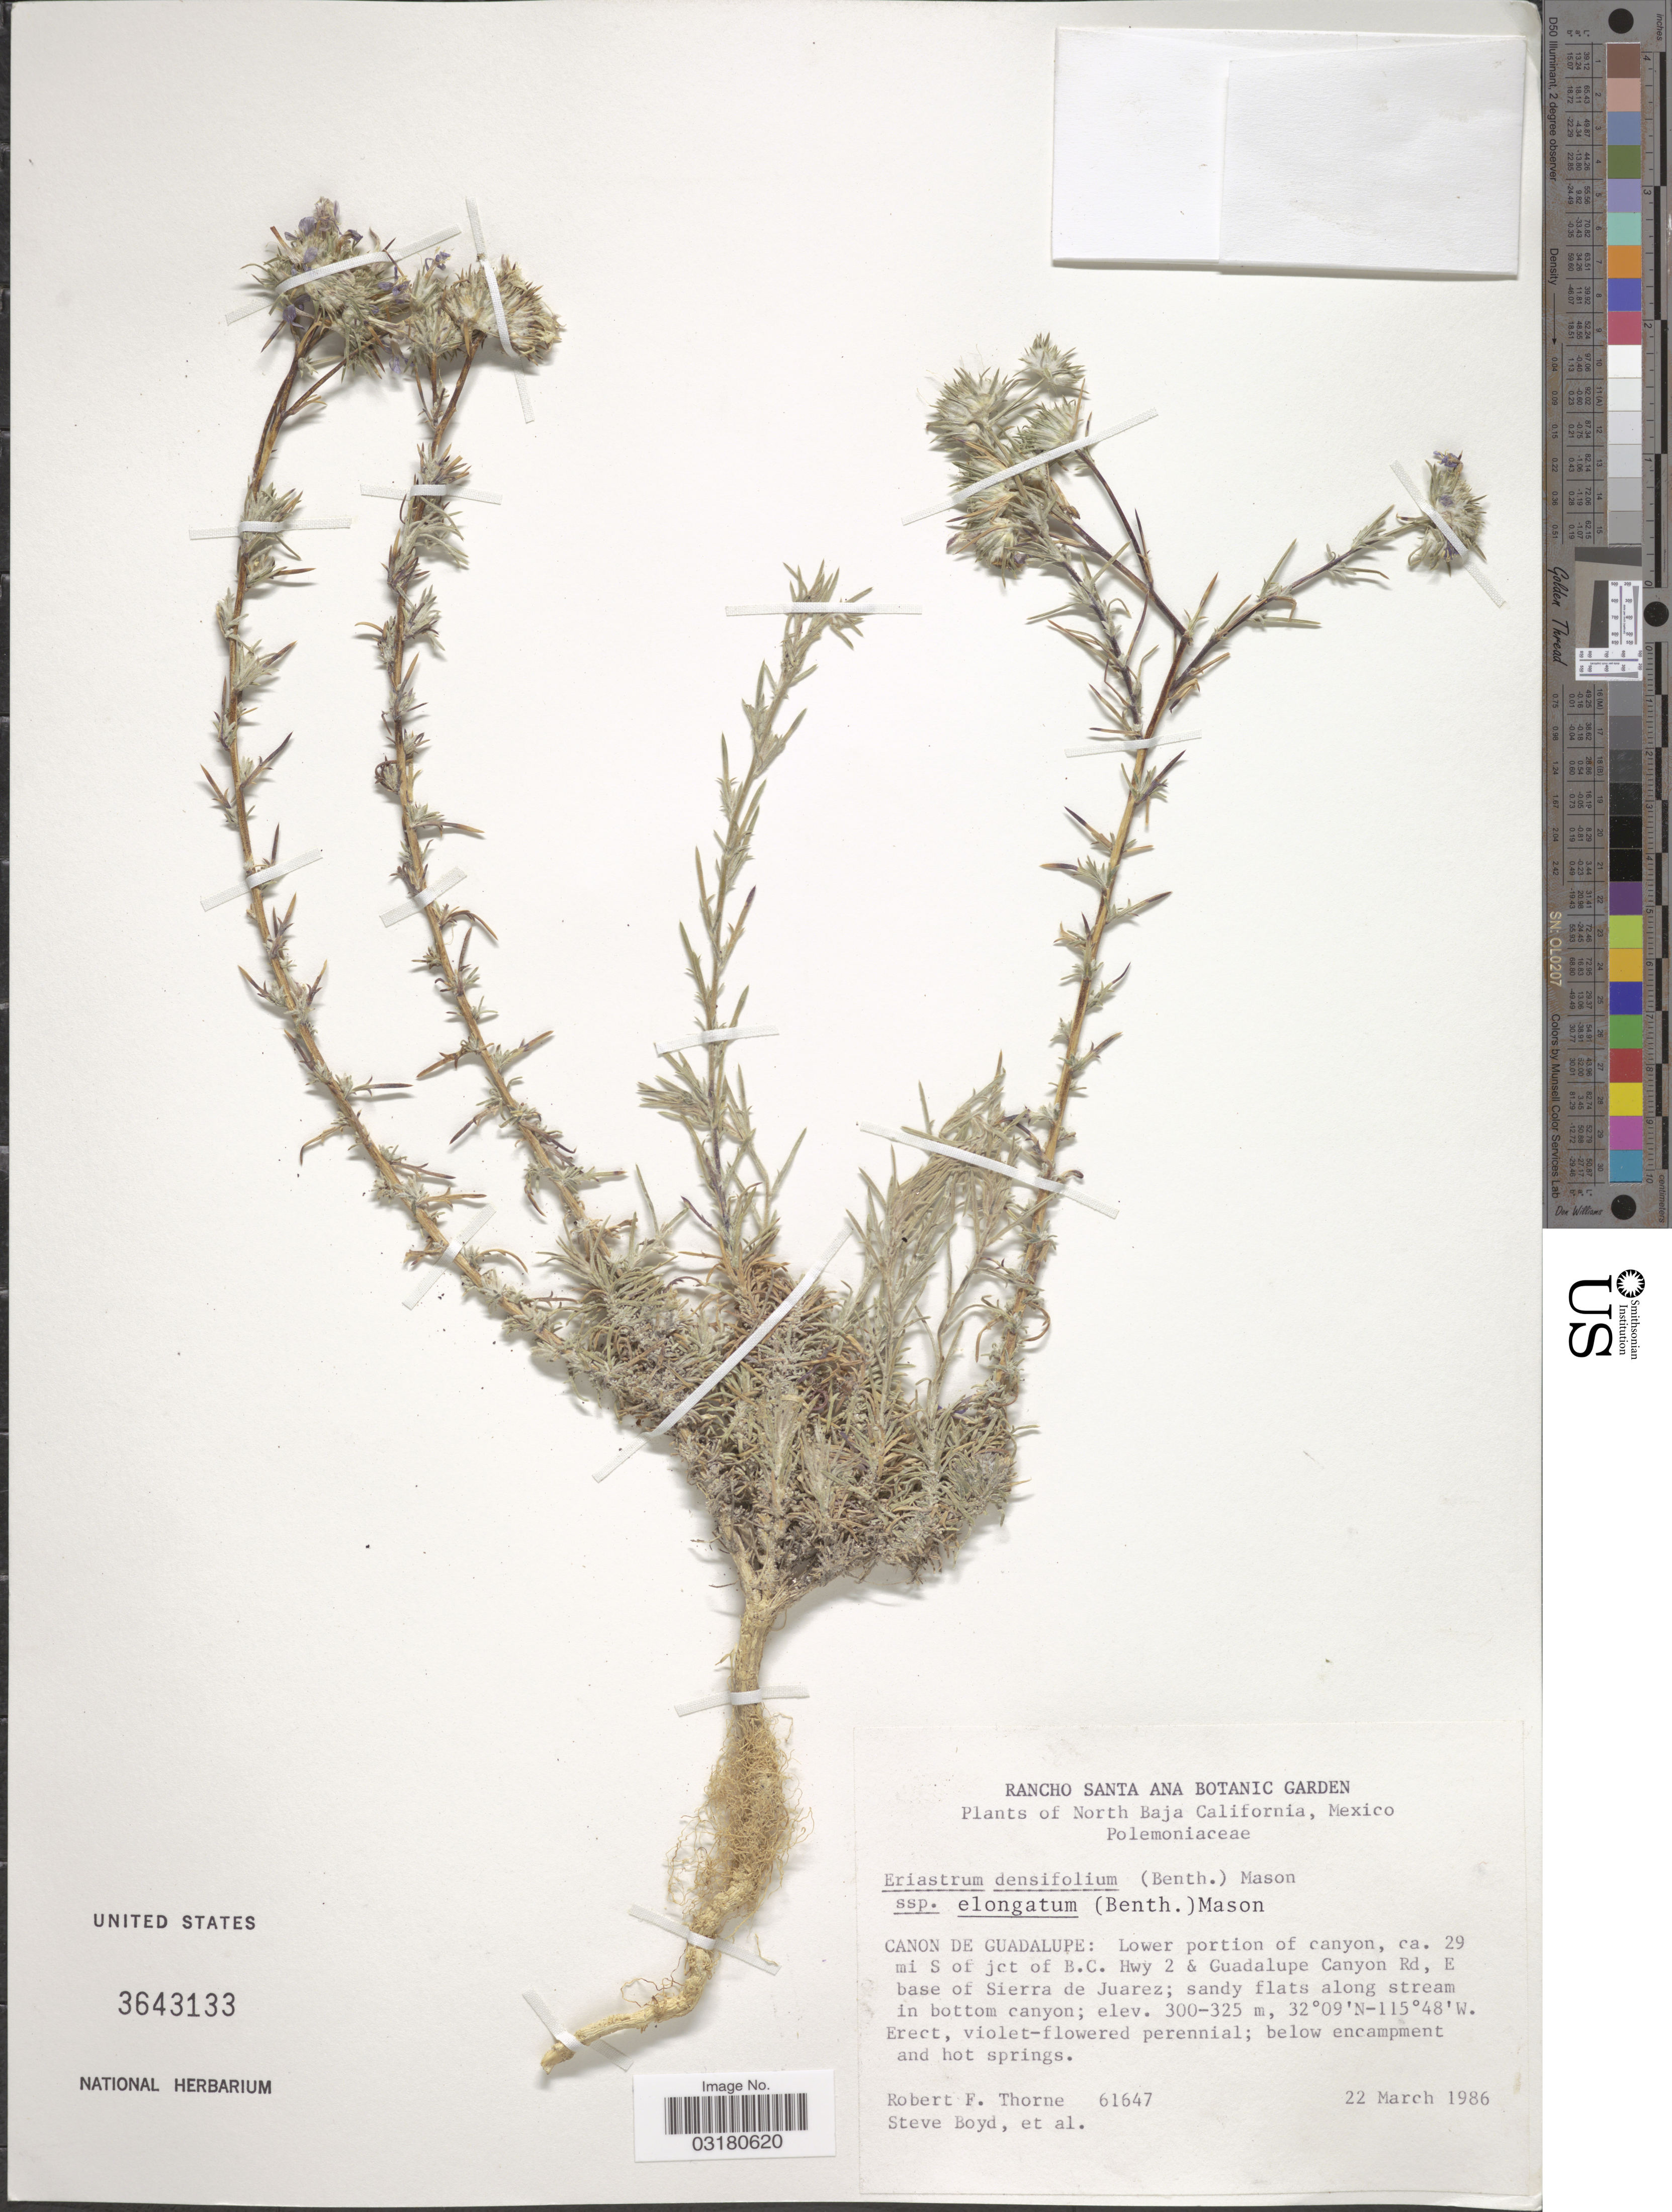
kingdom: Plantae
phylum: Tracheophyta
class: Magnoliopsida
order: Ericales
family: Polemoniaceae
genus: Eriastrum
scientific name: Eriastrum densifolium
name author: (Benth.) H. Mason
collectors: R. F. Thorne, S. Boyd & et al.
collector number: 61647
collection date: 1986-03-22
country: Mexico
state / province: Baja California Norte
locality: Canon de Guadalupe: Lower portion of canyon, ca. 29 mi S of jct of B.C. Hwy 2 & Guadalupe Canyon Rd, E base of Sierra de Juarez.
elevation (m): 300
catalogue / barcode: US 3643133